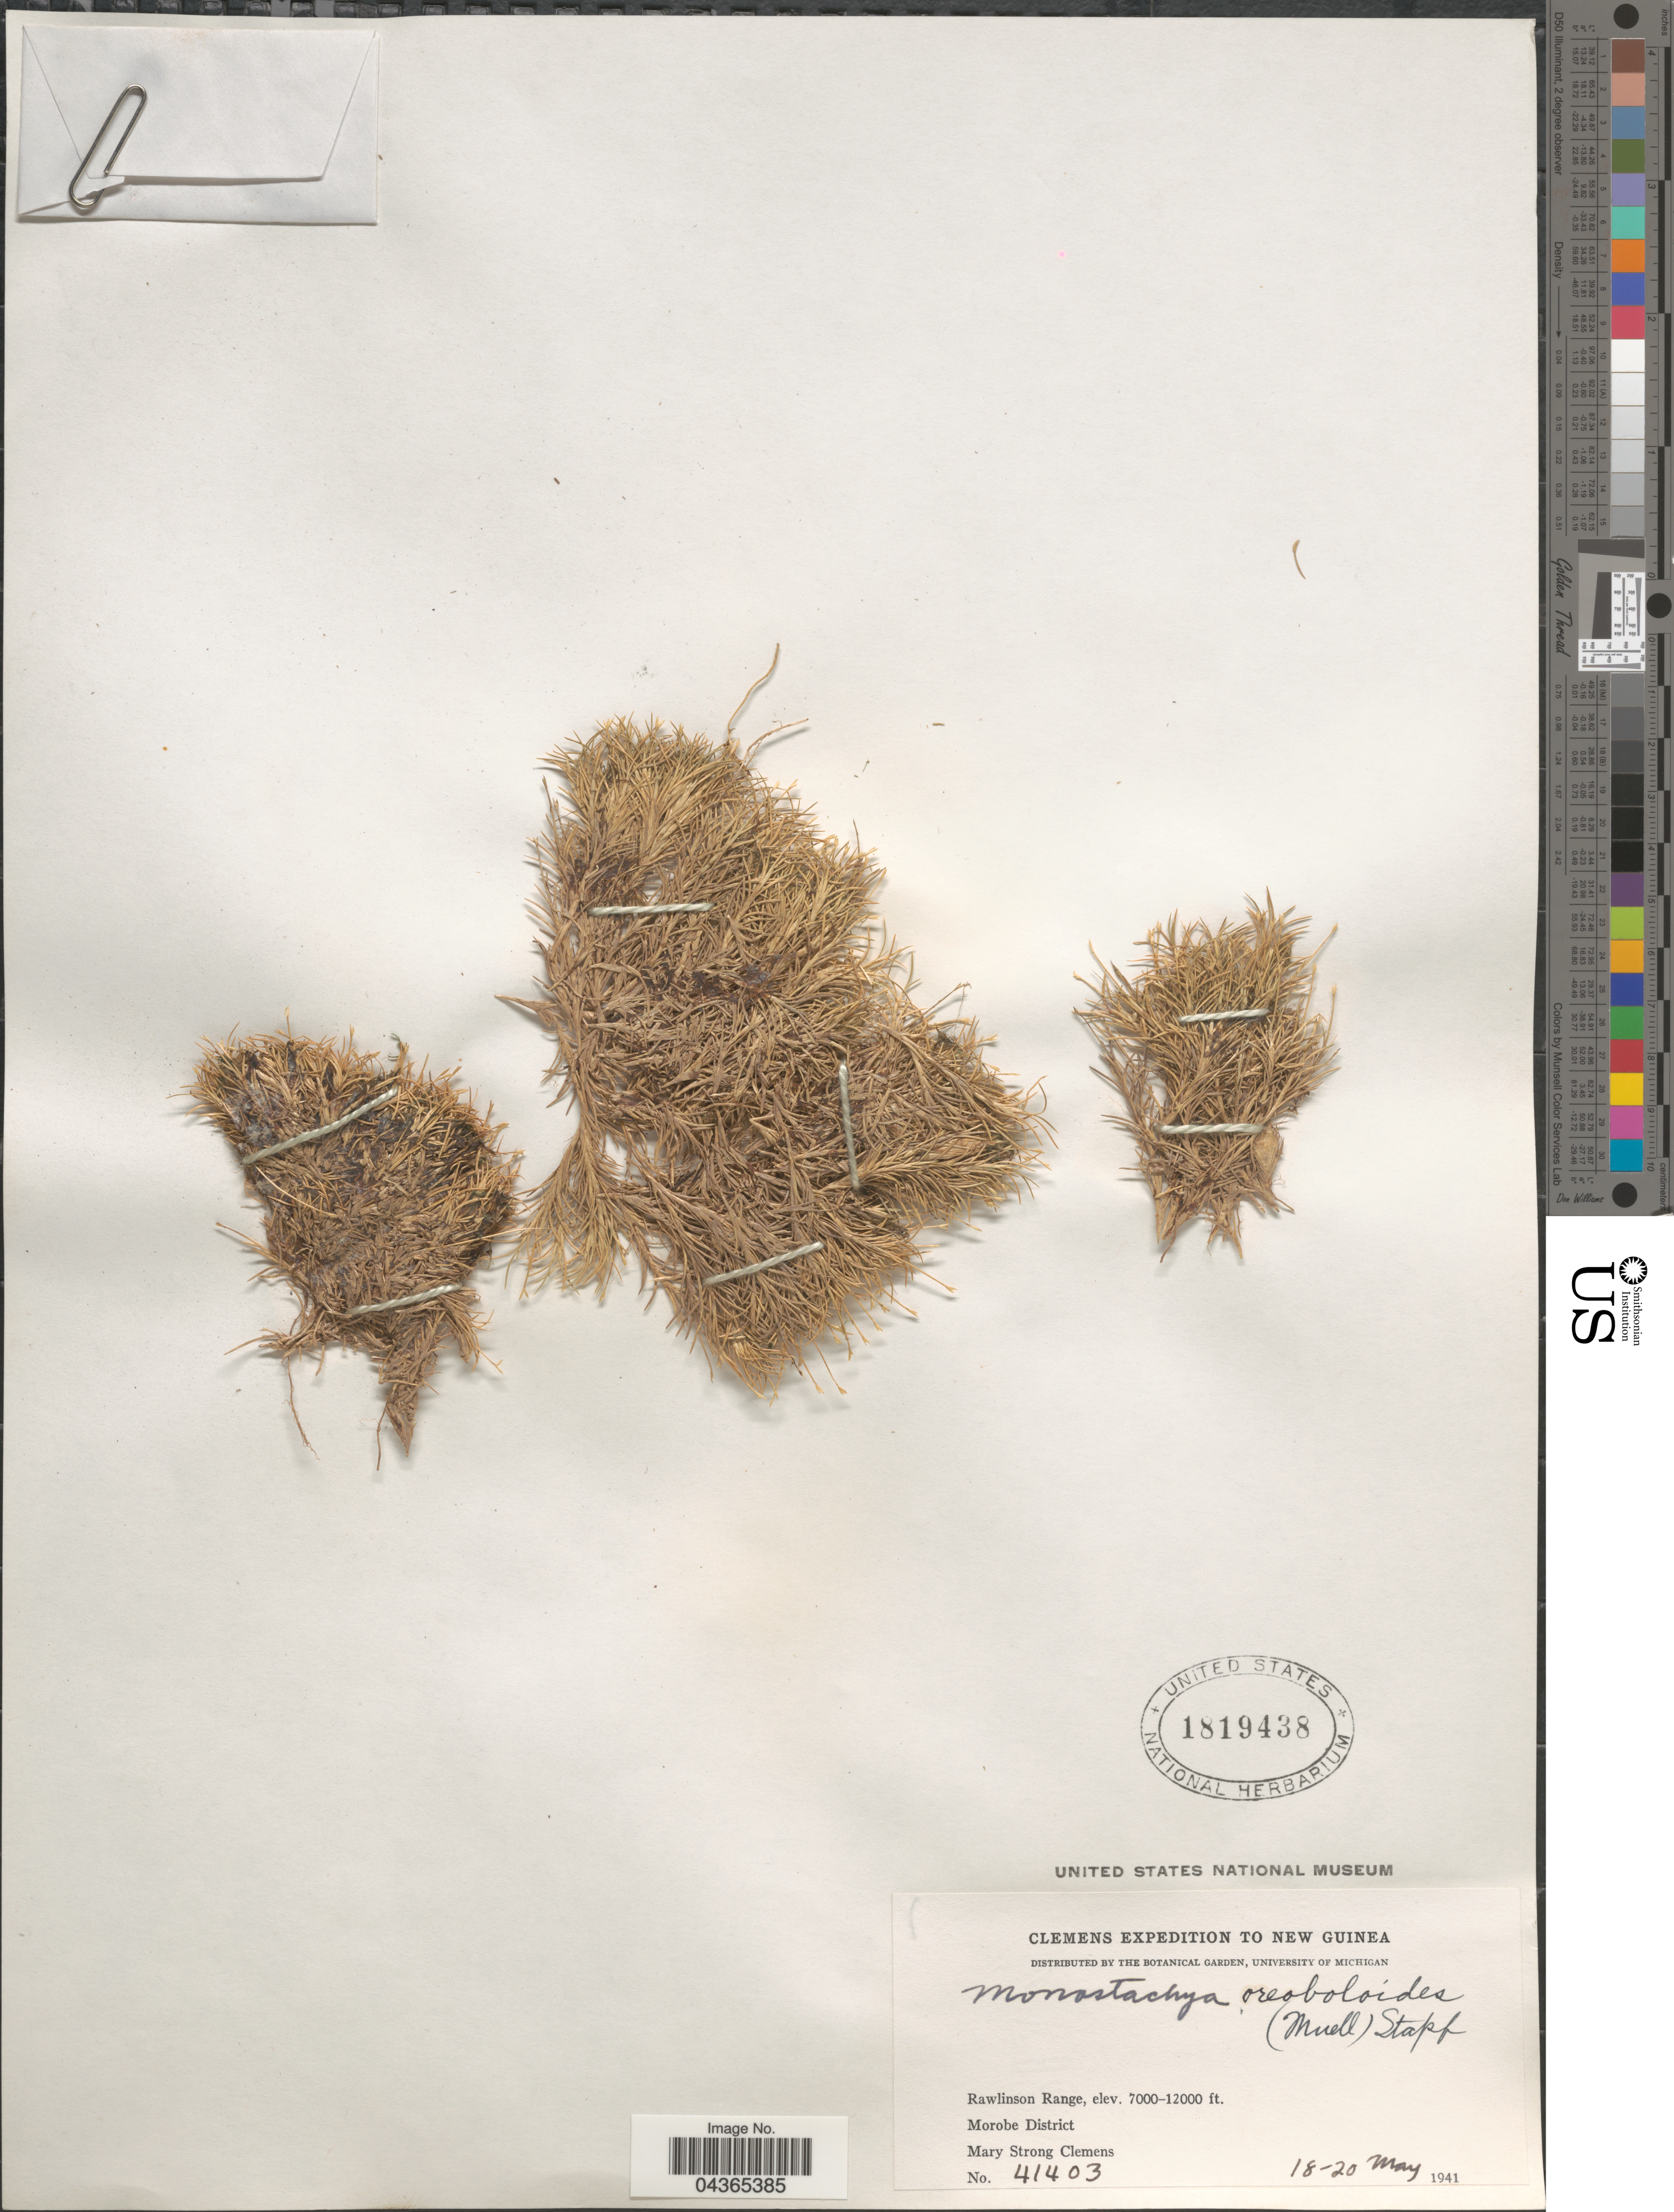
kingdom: Plantae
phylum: Tracheophyta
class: Liliopsida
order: Poales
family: Poaceae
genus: Rytidosperma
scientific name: Rytidosperma oreoboloides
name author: (F. Muell.) H.P. Linder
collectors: M. S. Clemens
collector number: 41403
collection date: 1941-05-18/1941-05-20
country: Papua New Guinea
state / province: Morobe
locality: Clemens Expedition to New Guinea. Rawlinson Range, Morobe District.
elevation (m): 2134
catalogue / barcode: US 1819438